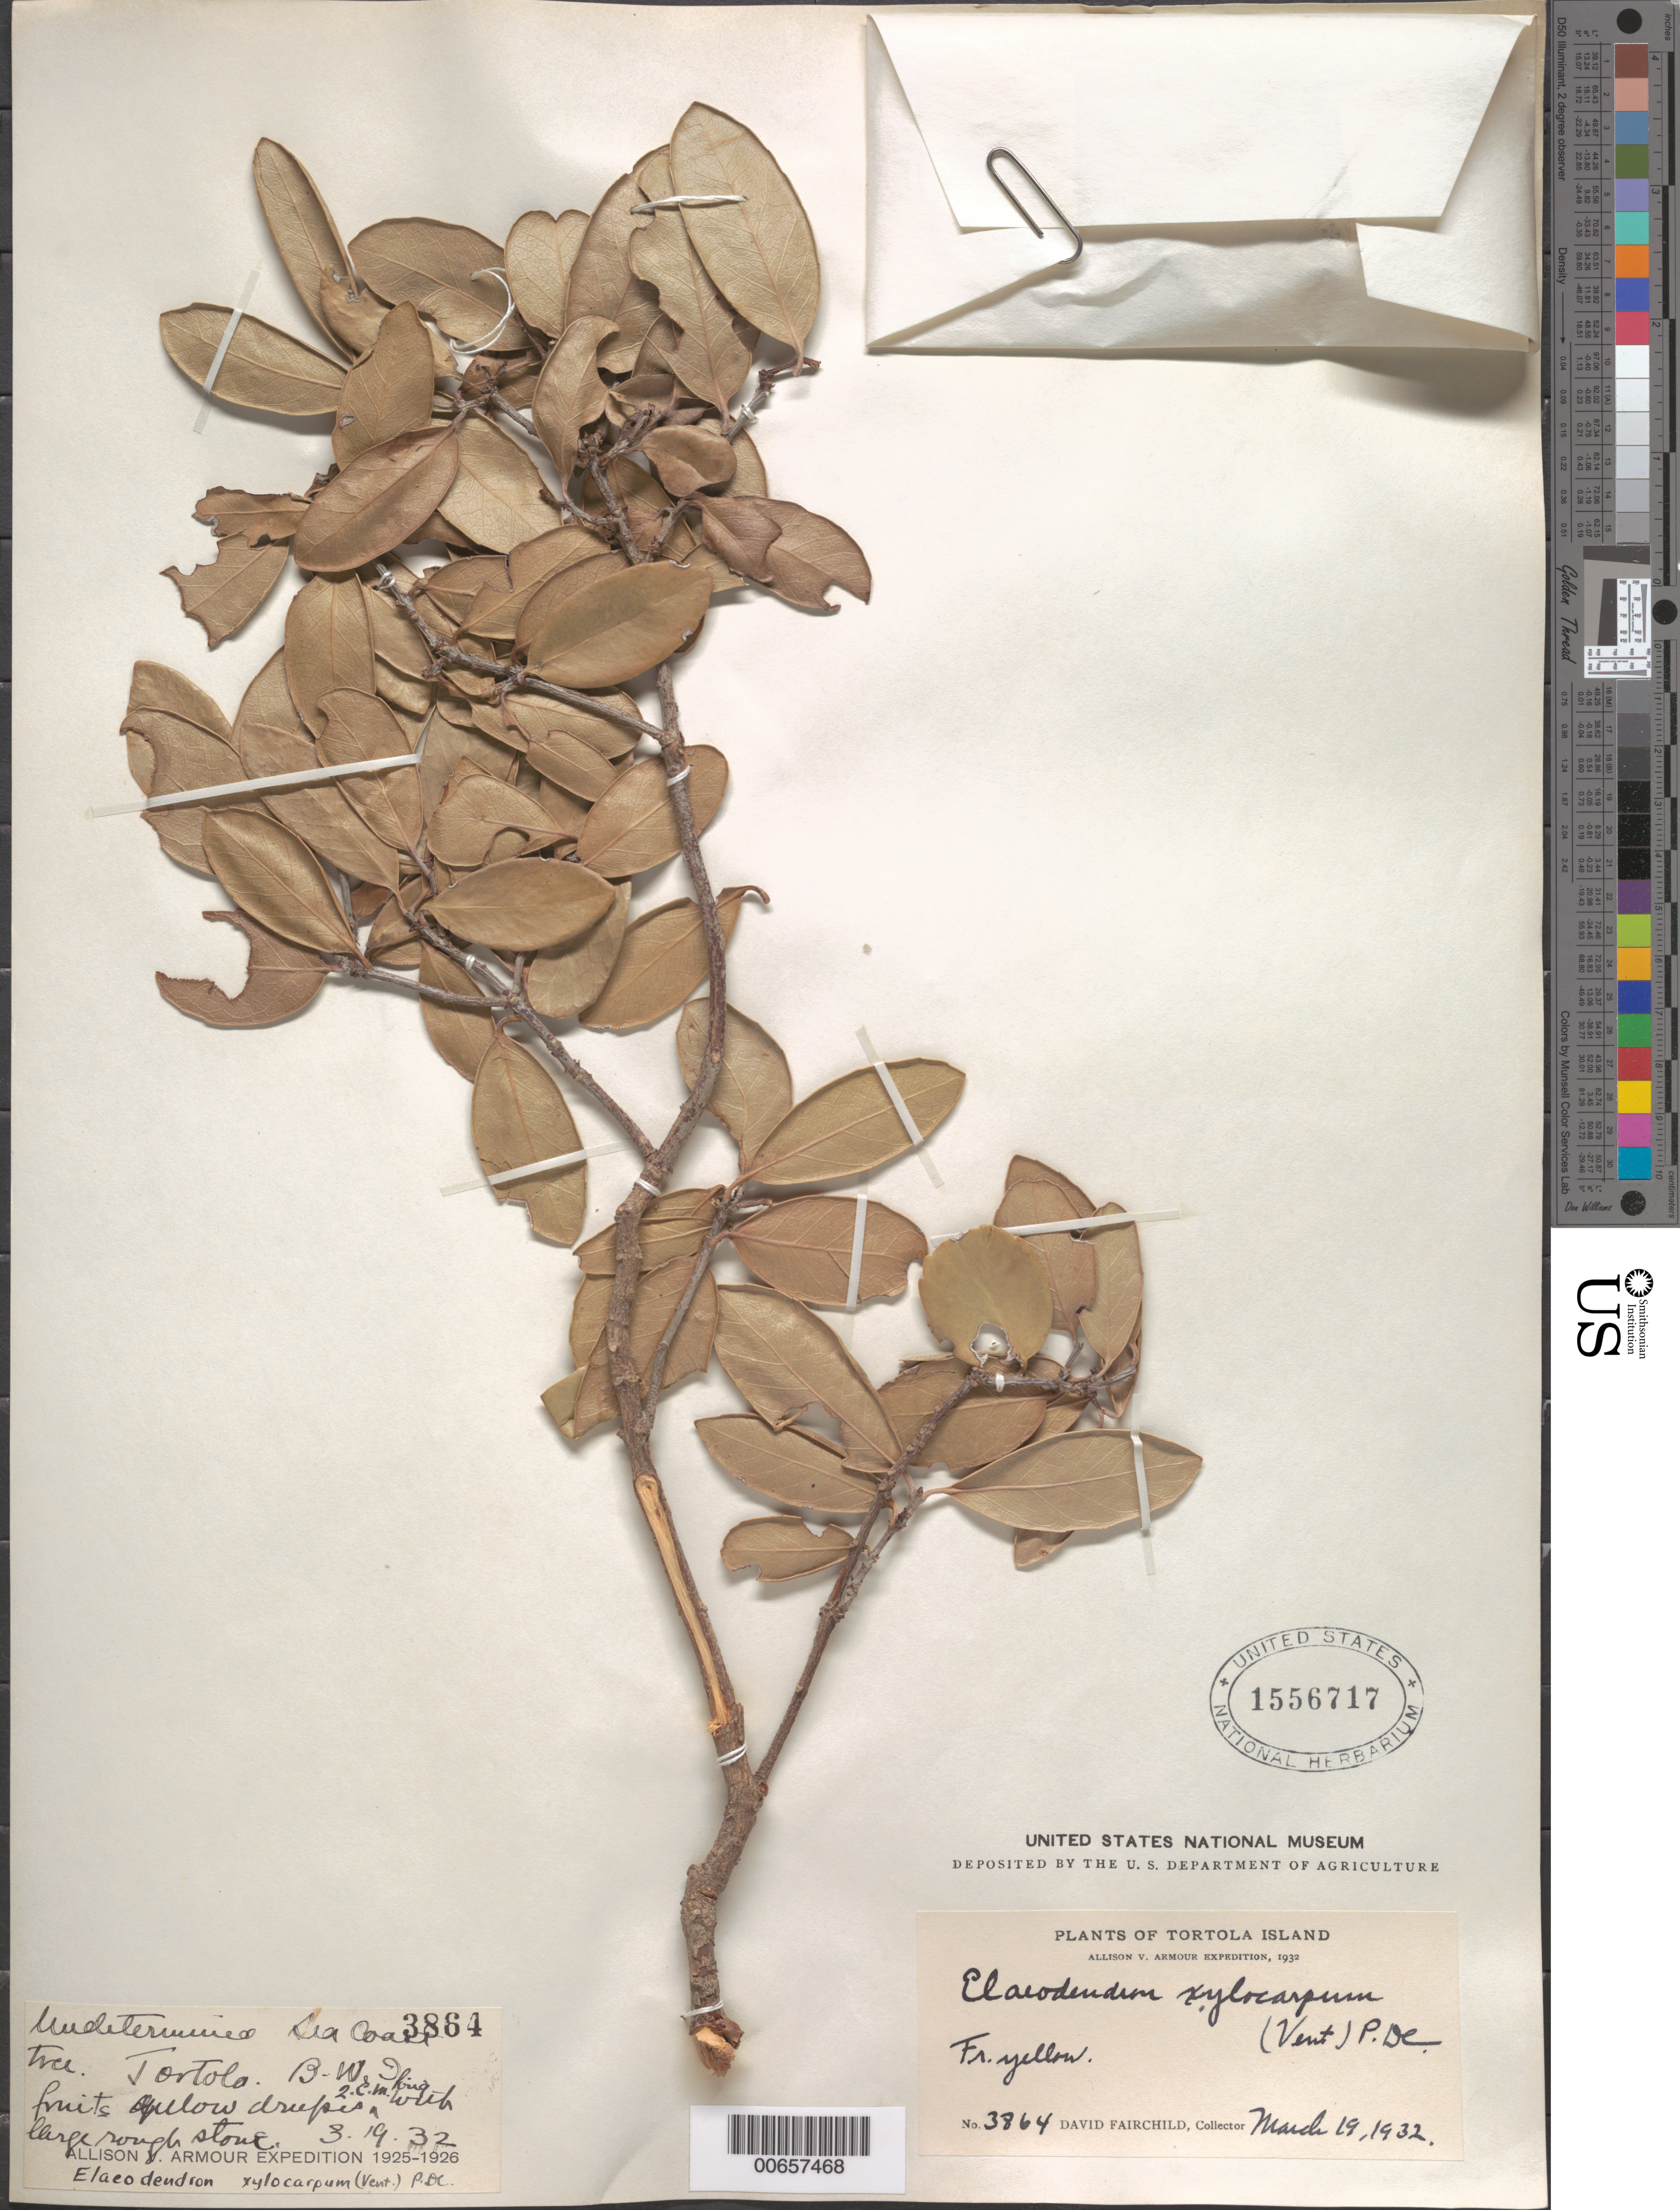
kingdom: Plantae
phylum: Tracheophyta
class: Magnoliopsida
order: Celastrales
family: Celastraceae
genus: Elaeodendron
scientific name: Elaeodendron xylocarpum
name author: (Vent.) DC.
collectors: D. Fairchild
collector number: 3864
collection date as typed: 19 Mar 1932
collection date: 1932-03-19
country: British Virgin Islands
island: Tortola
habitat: Sea Coast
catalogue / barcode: US 1556717